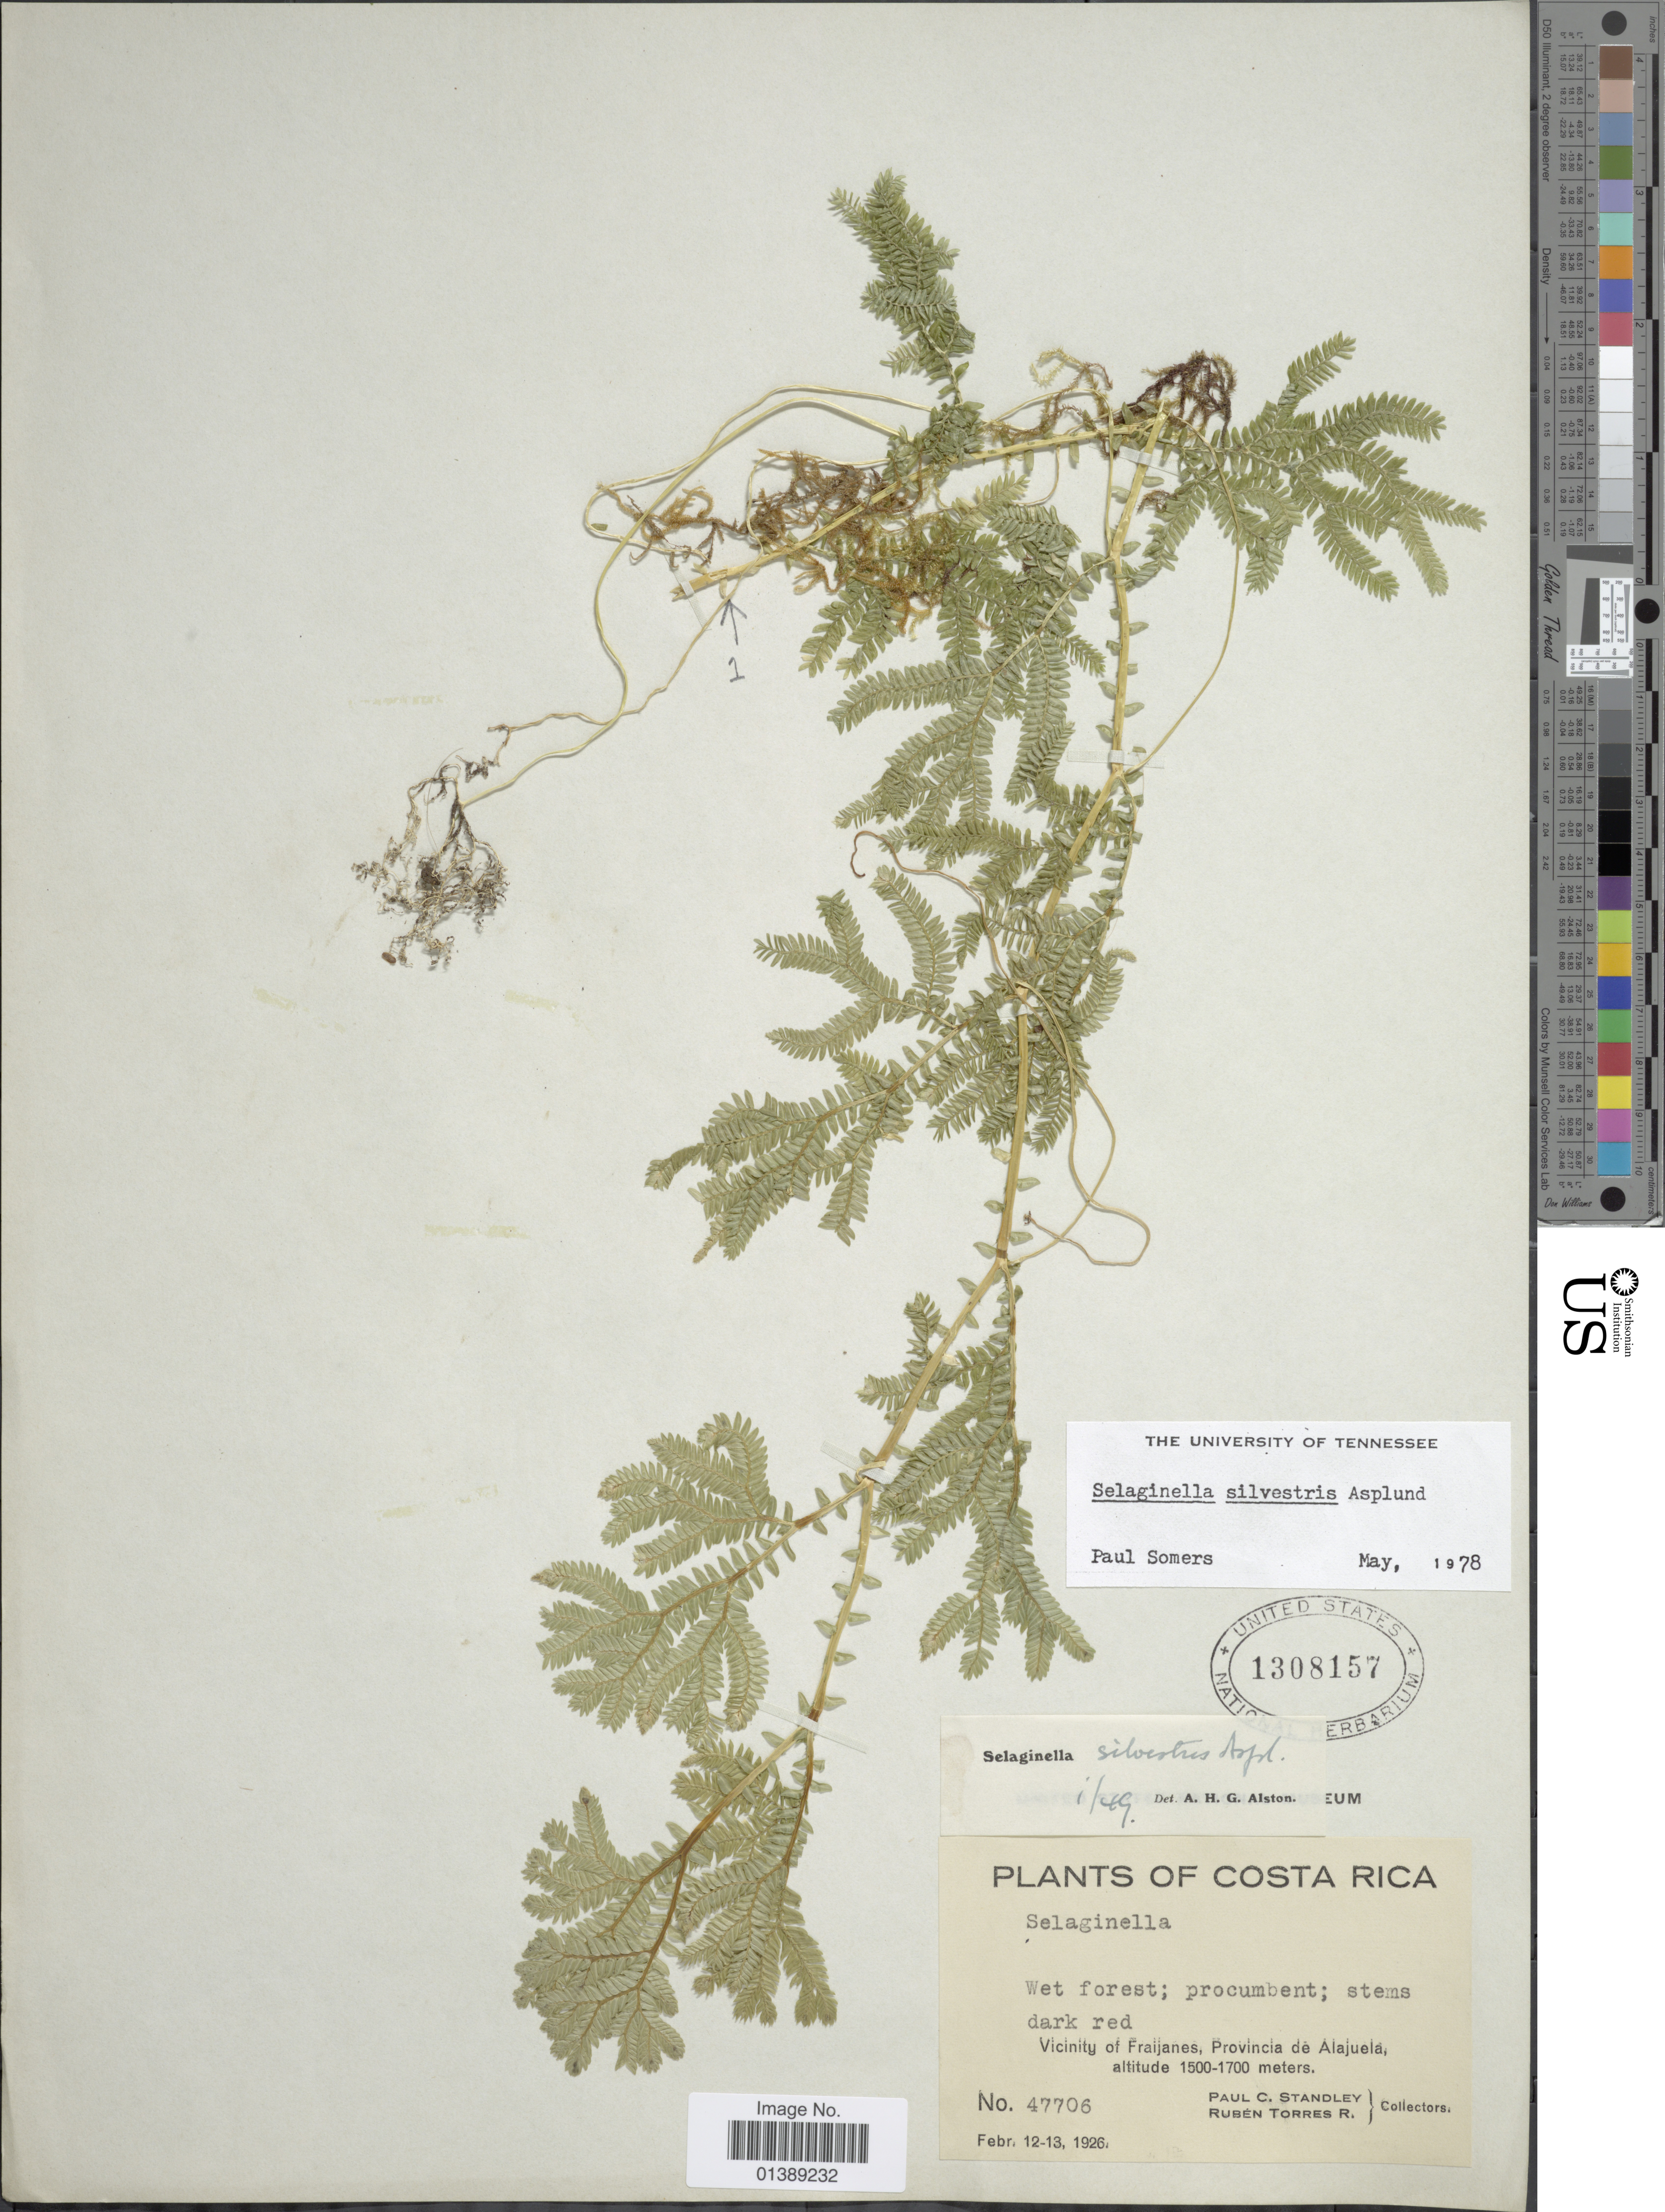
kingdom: Plantae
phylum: Tracheophyta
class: Lycopodiopsida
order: Selaginellales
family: Selaginellaceae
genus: Selaginella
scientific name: Selaginella silvestris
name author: Aspl.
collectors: P. C. Standley & R. Torres Rojas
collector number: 47706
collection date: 1926-02-12/1926-02-13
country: Costa Rica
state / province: Alajuela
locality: Vicinity of Fraijanes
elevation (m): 1500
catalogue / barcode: US 1308157